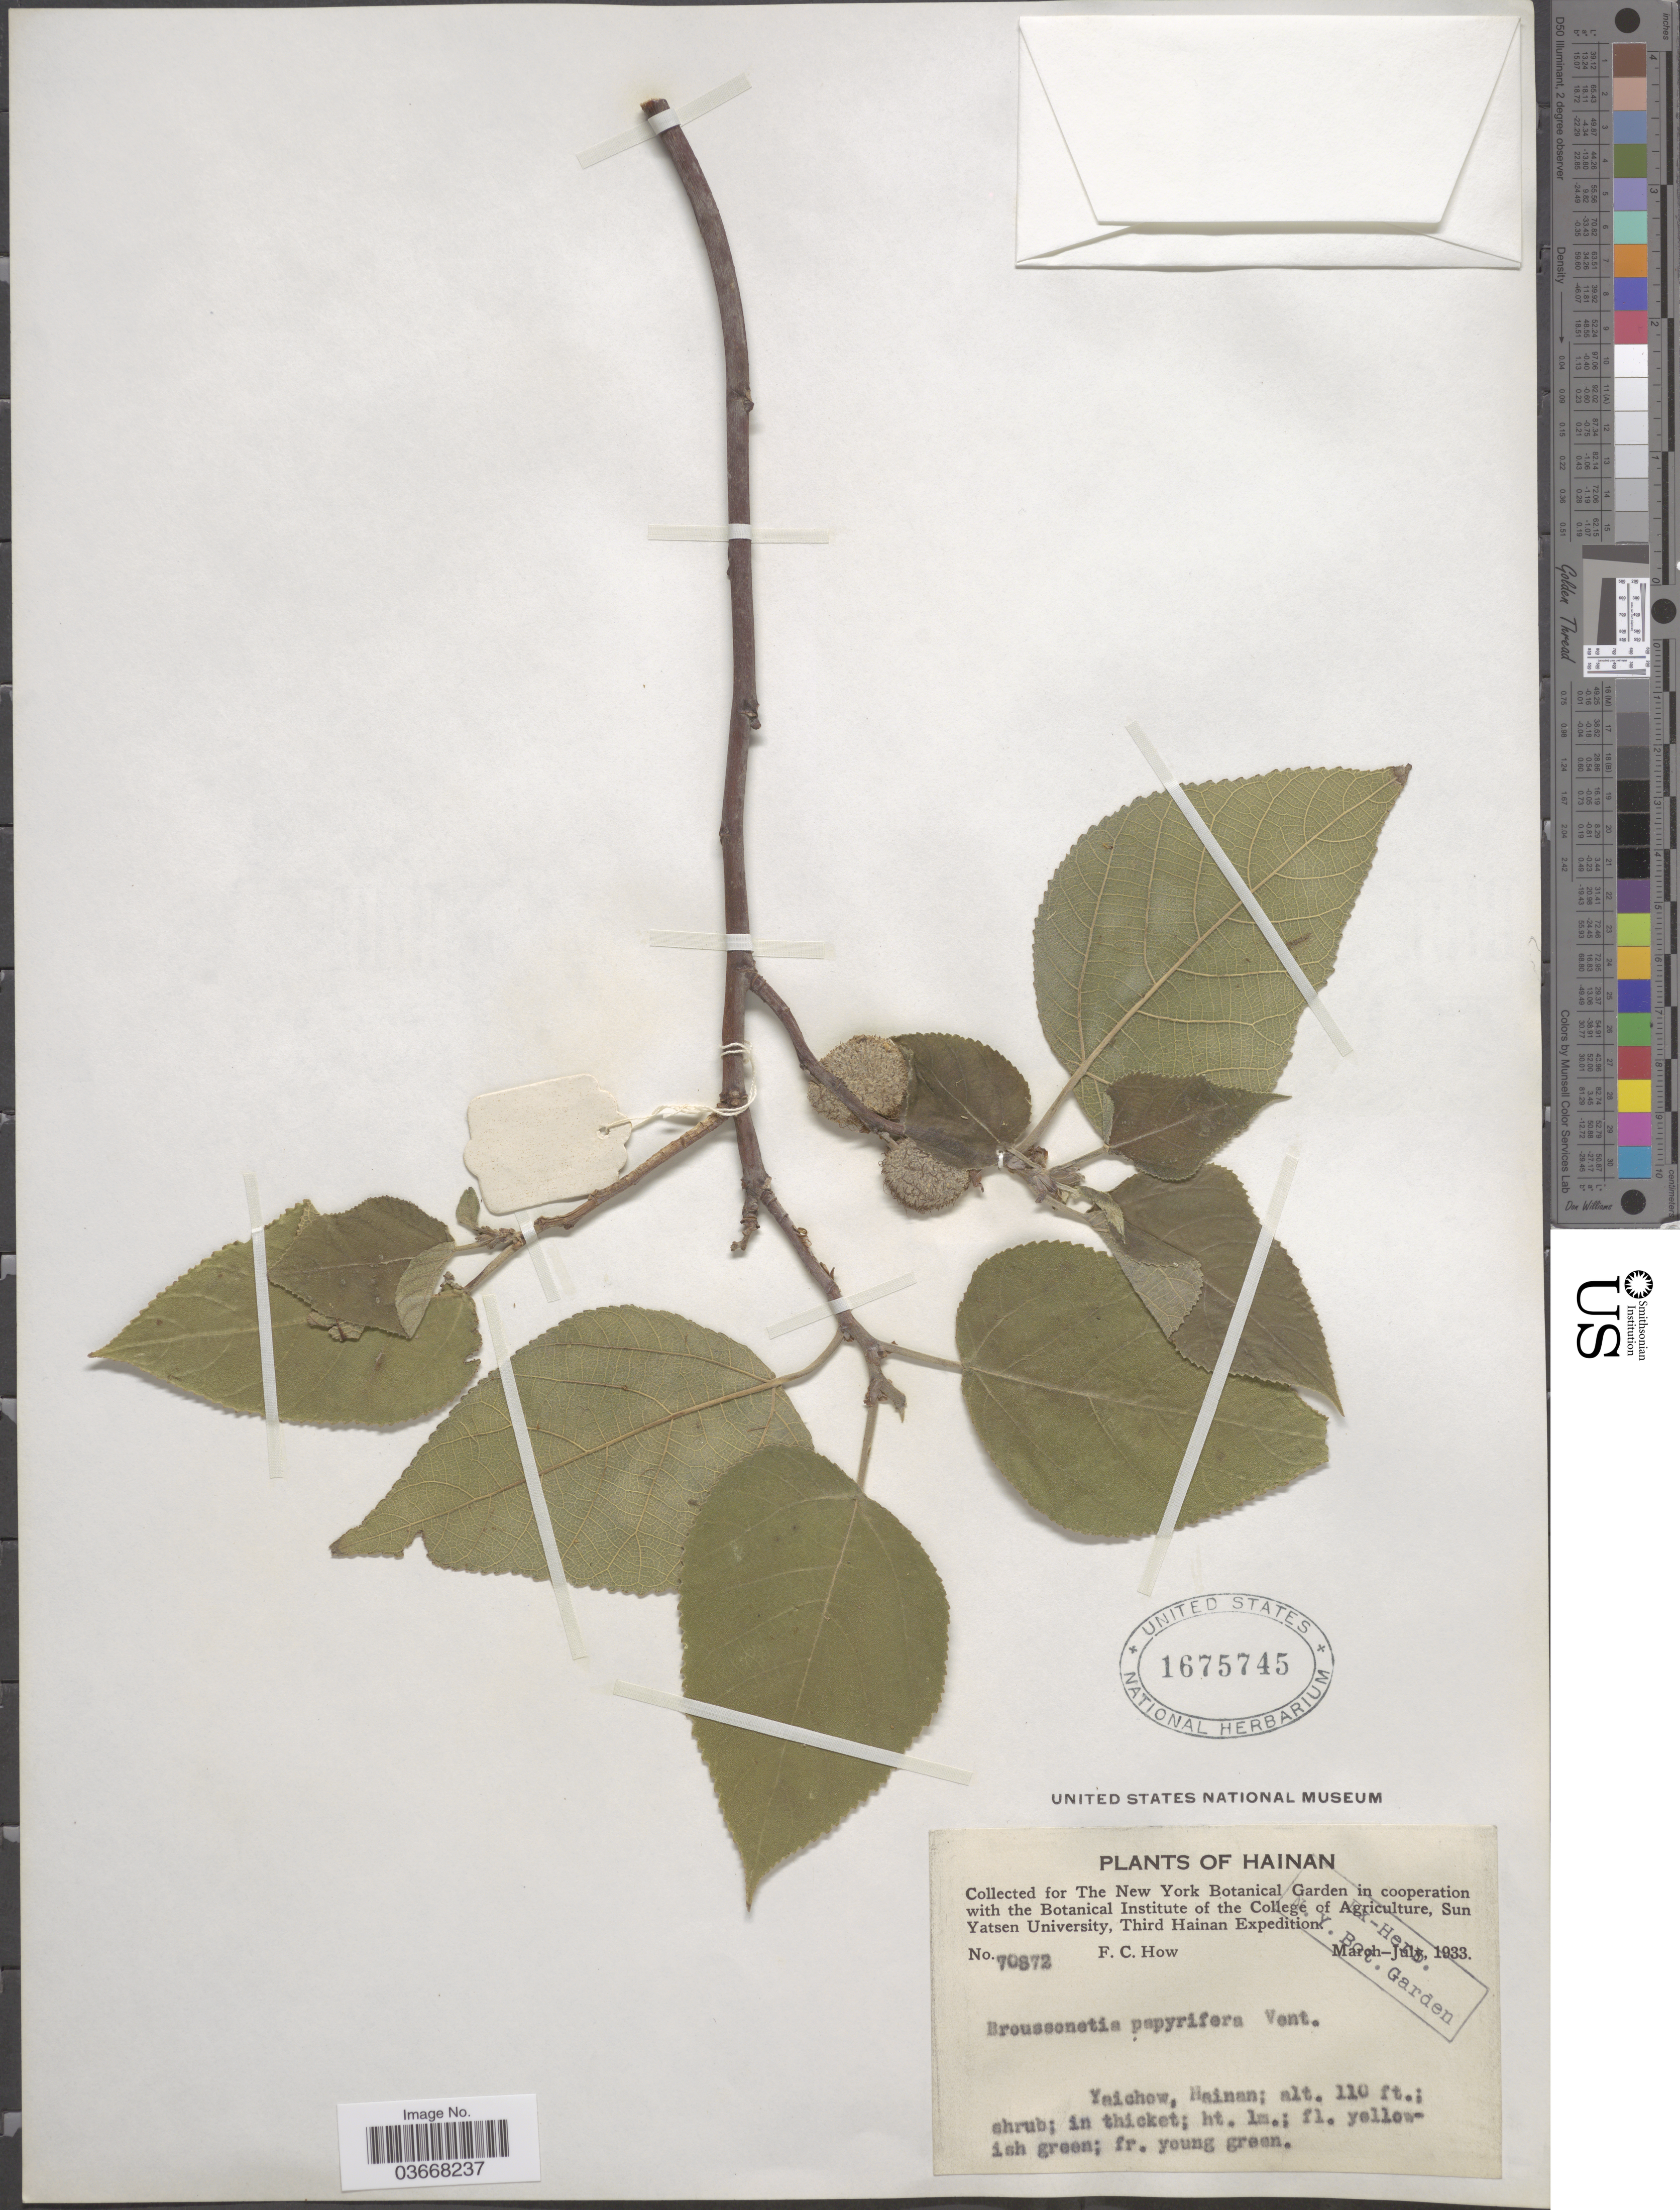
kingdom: Plantae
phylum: Tracheophyta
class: Magnoliopsida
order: Rosales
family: Moraceae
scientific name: Broussoneta papyrifera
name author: (L.) L'Hér. ex Vent.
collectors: F. C. How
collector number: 70872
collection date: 1933-03/1933-07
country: China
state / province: Hainan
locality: Yaichow.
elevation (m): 34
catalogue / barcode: US 1675745